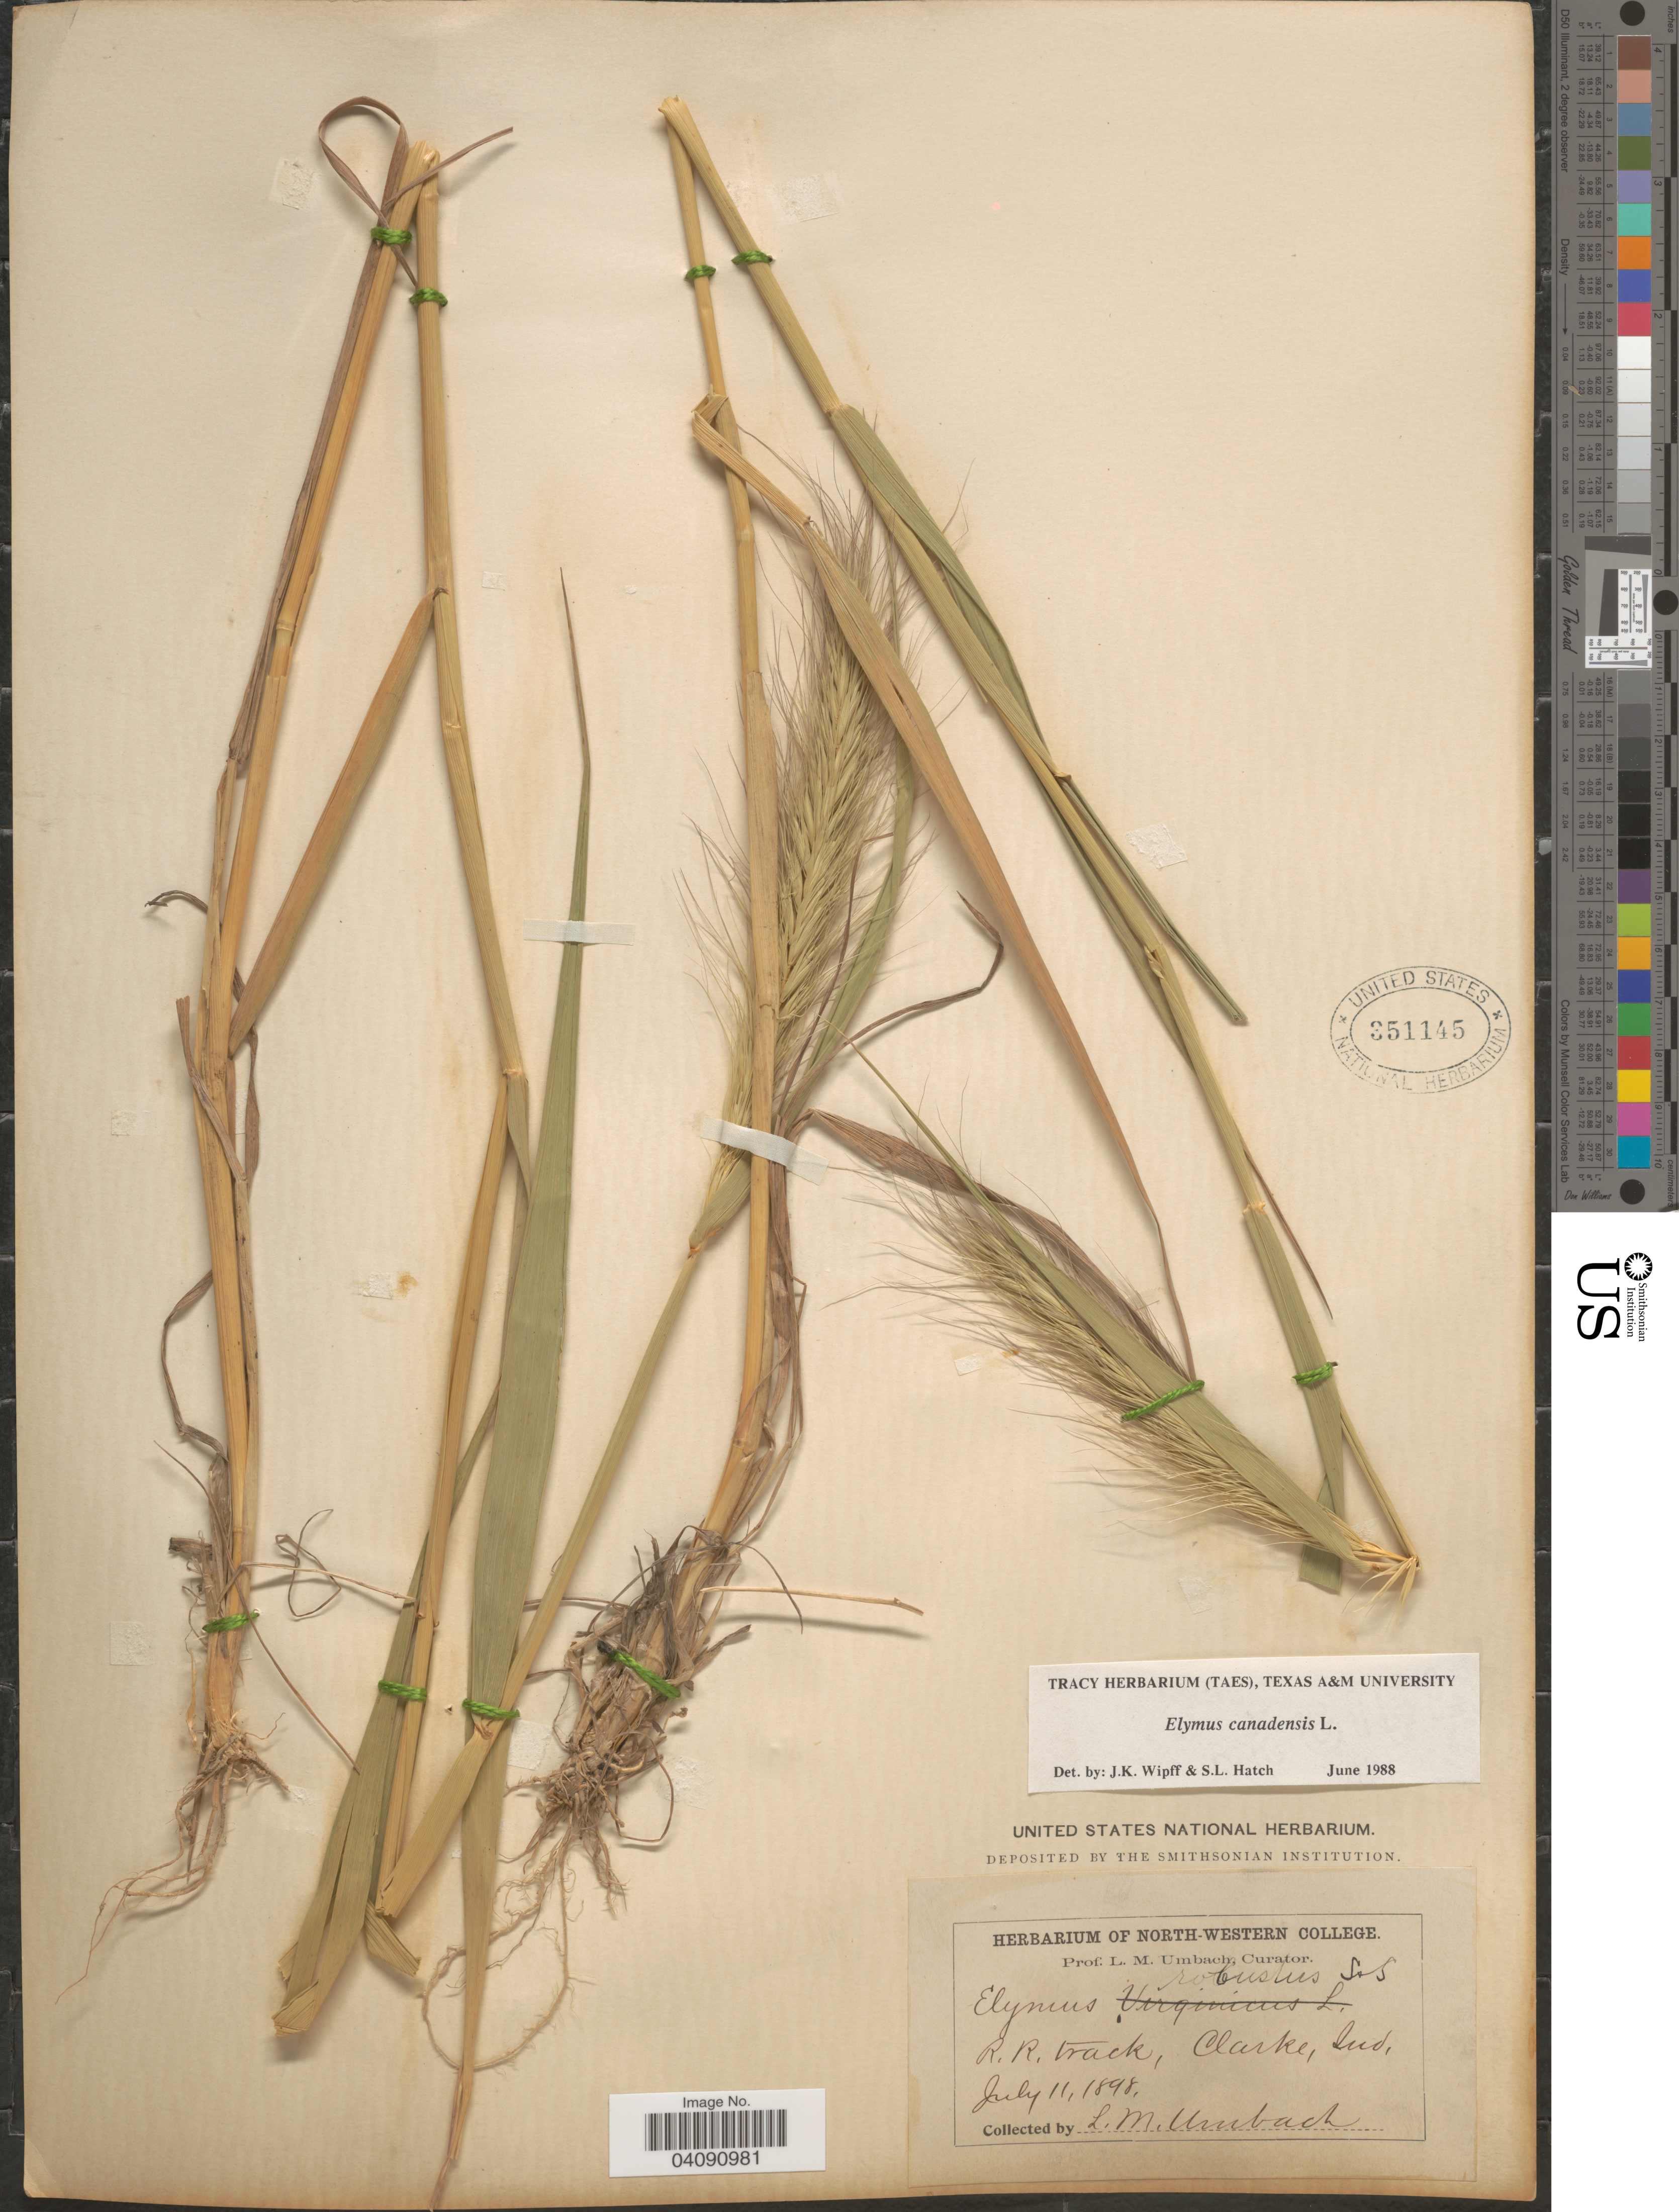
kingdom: Plantae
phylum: Tracheophyta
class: Liliopsida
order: Poales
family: Poaceae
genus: Elymus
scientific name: Elymus canadensis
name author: L.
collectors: L. M. Umbach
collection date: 1898-07-11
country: United States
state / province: Indiana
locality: R. R. track, Clarke.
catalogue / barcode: US 351145